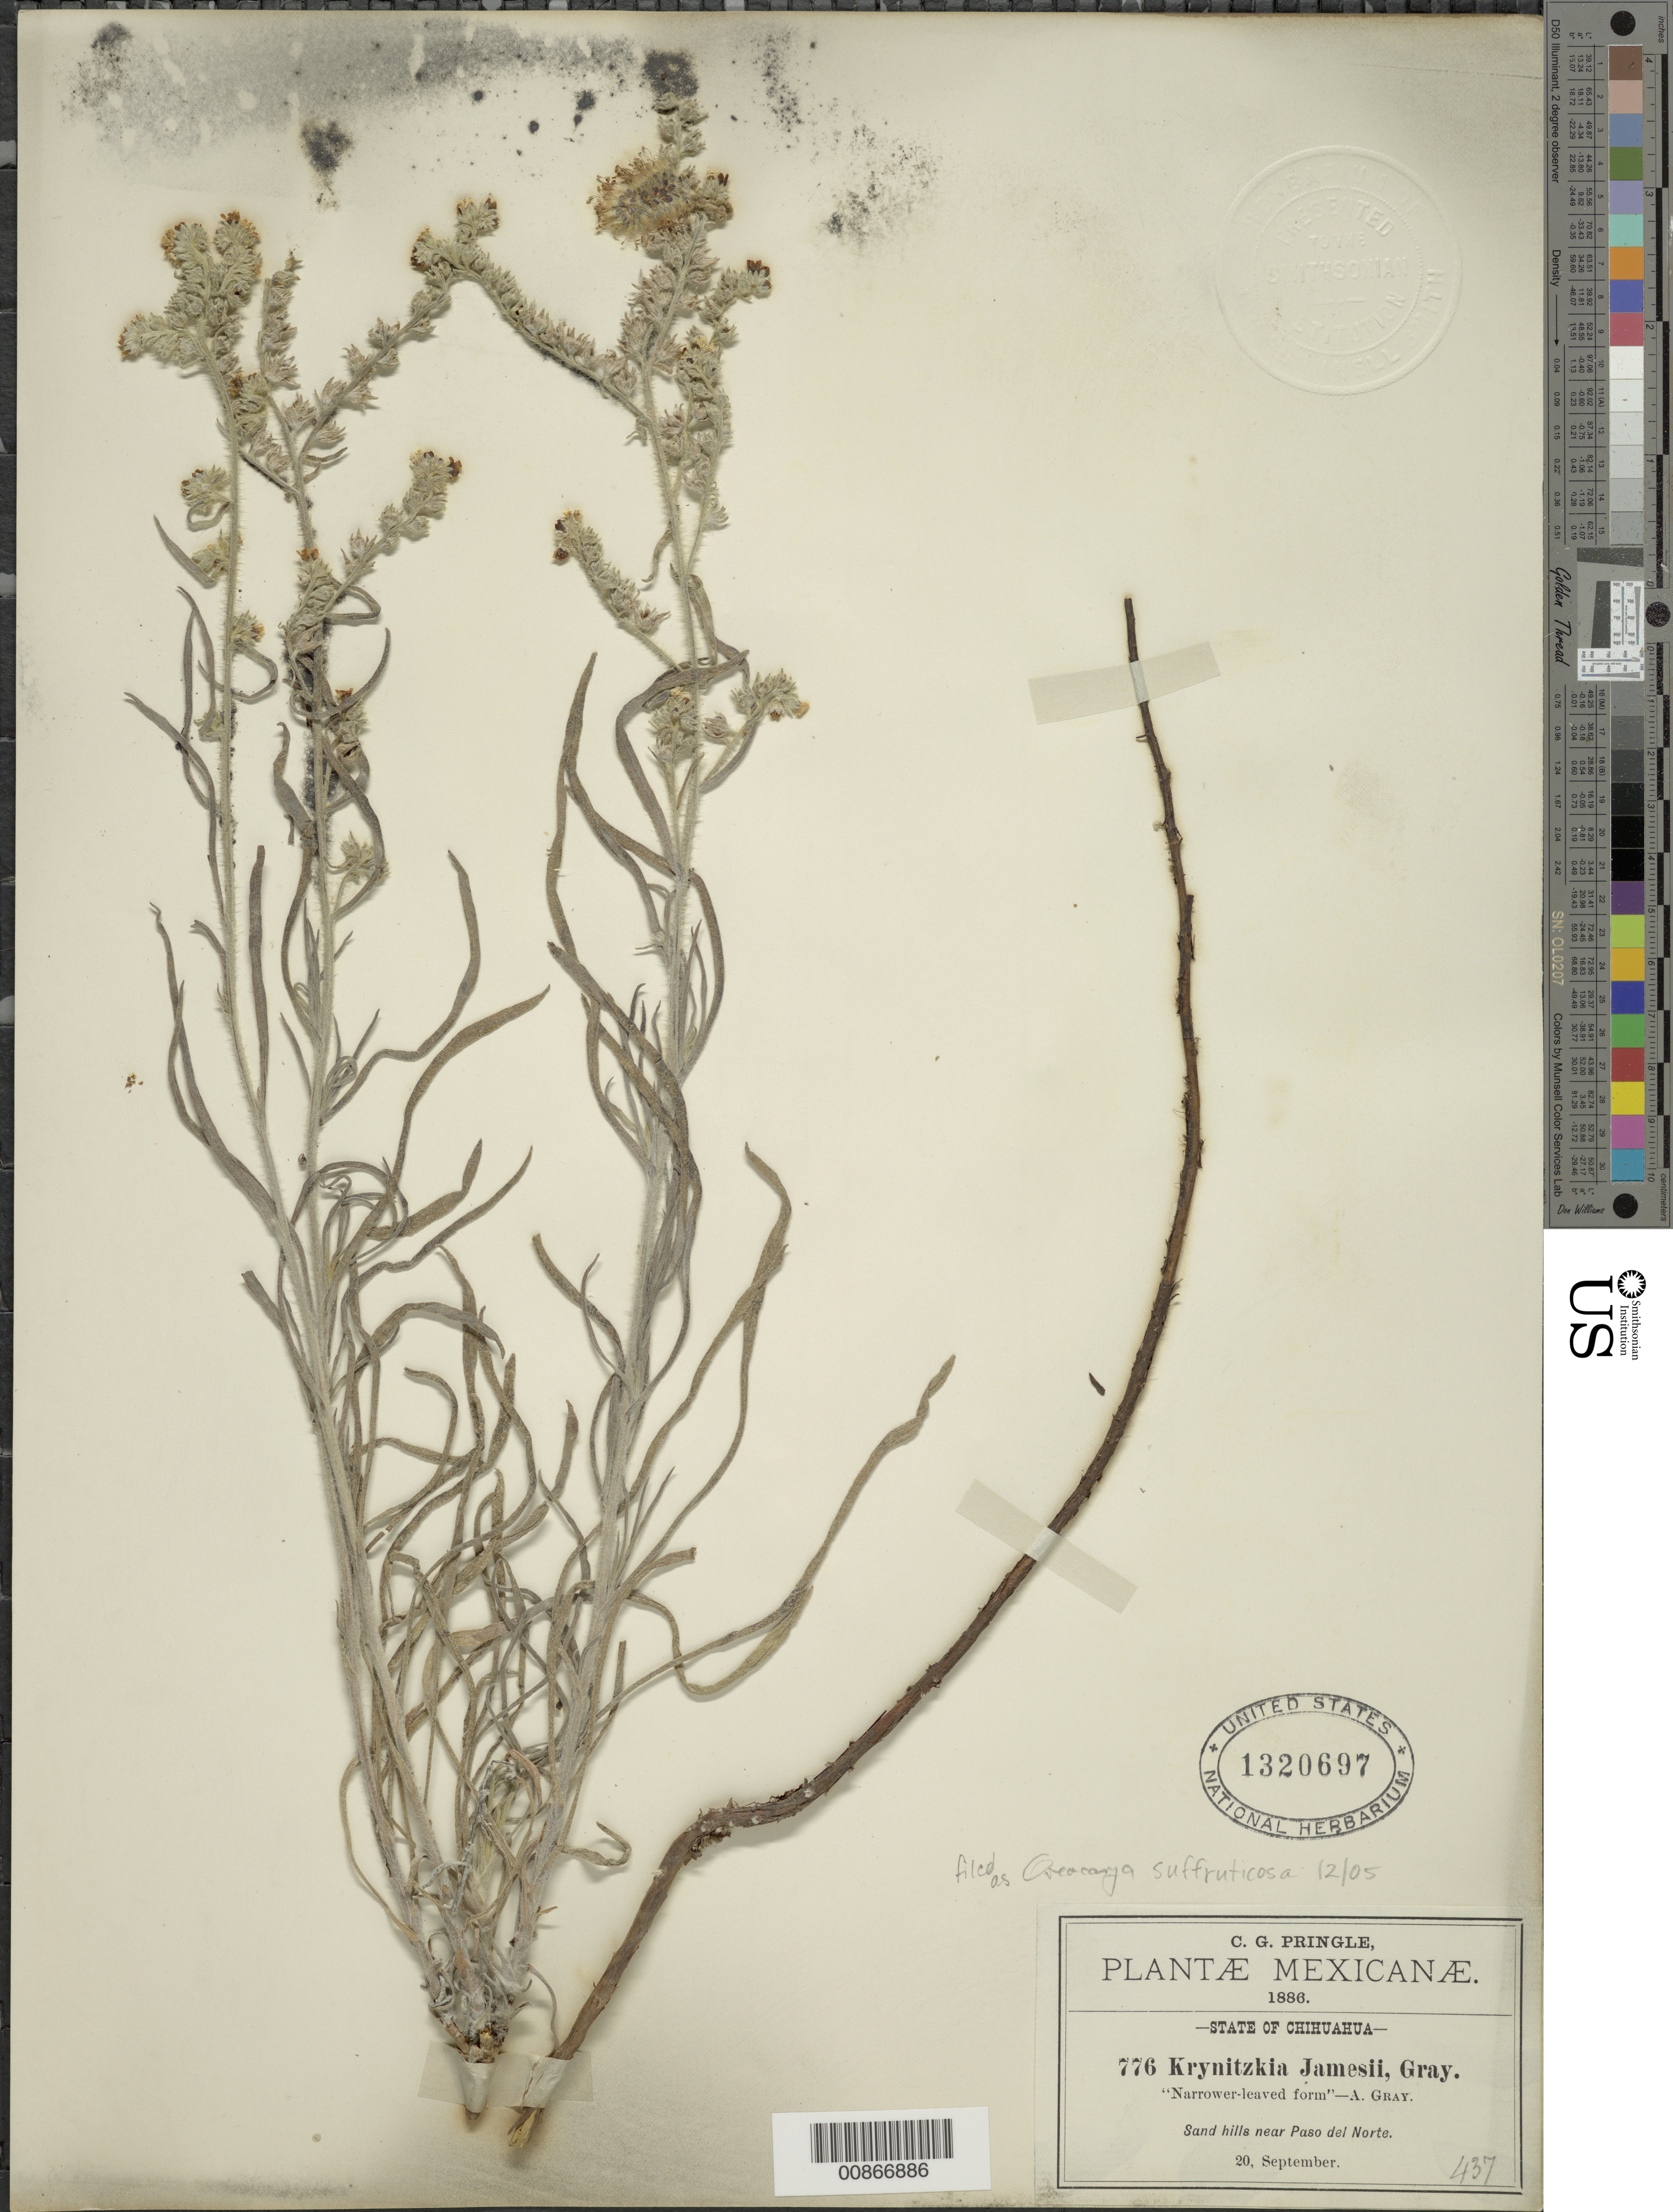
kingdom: Plantae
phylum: Tracheophyta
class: Magnoliopsida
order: Boraginales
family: Boraginaceae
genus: Oreocarya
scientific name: Oreocarya suffruticosa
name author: (Torr.) Greene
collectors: C. G. Pringle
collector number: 776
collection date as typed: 20 Sep 1886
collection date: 1886-09-20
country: Mexico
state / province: Chihuahua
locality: Near Paso del Norte, Chihuahua.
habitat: Sand hills.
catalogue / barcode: US 1320697